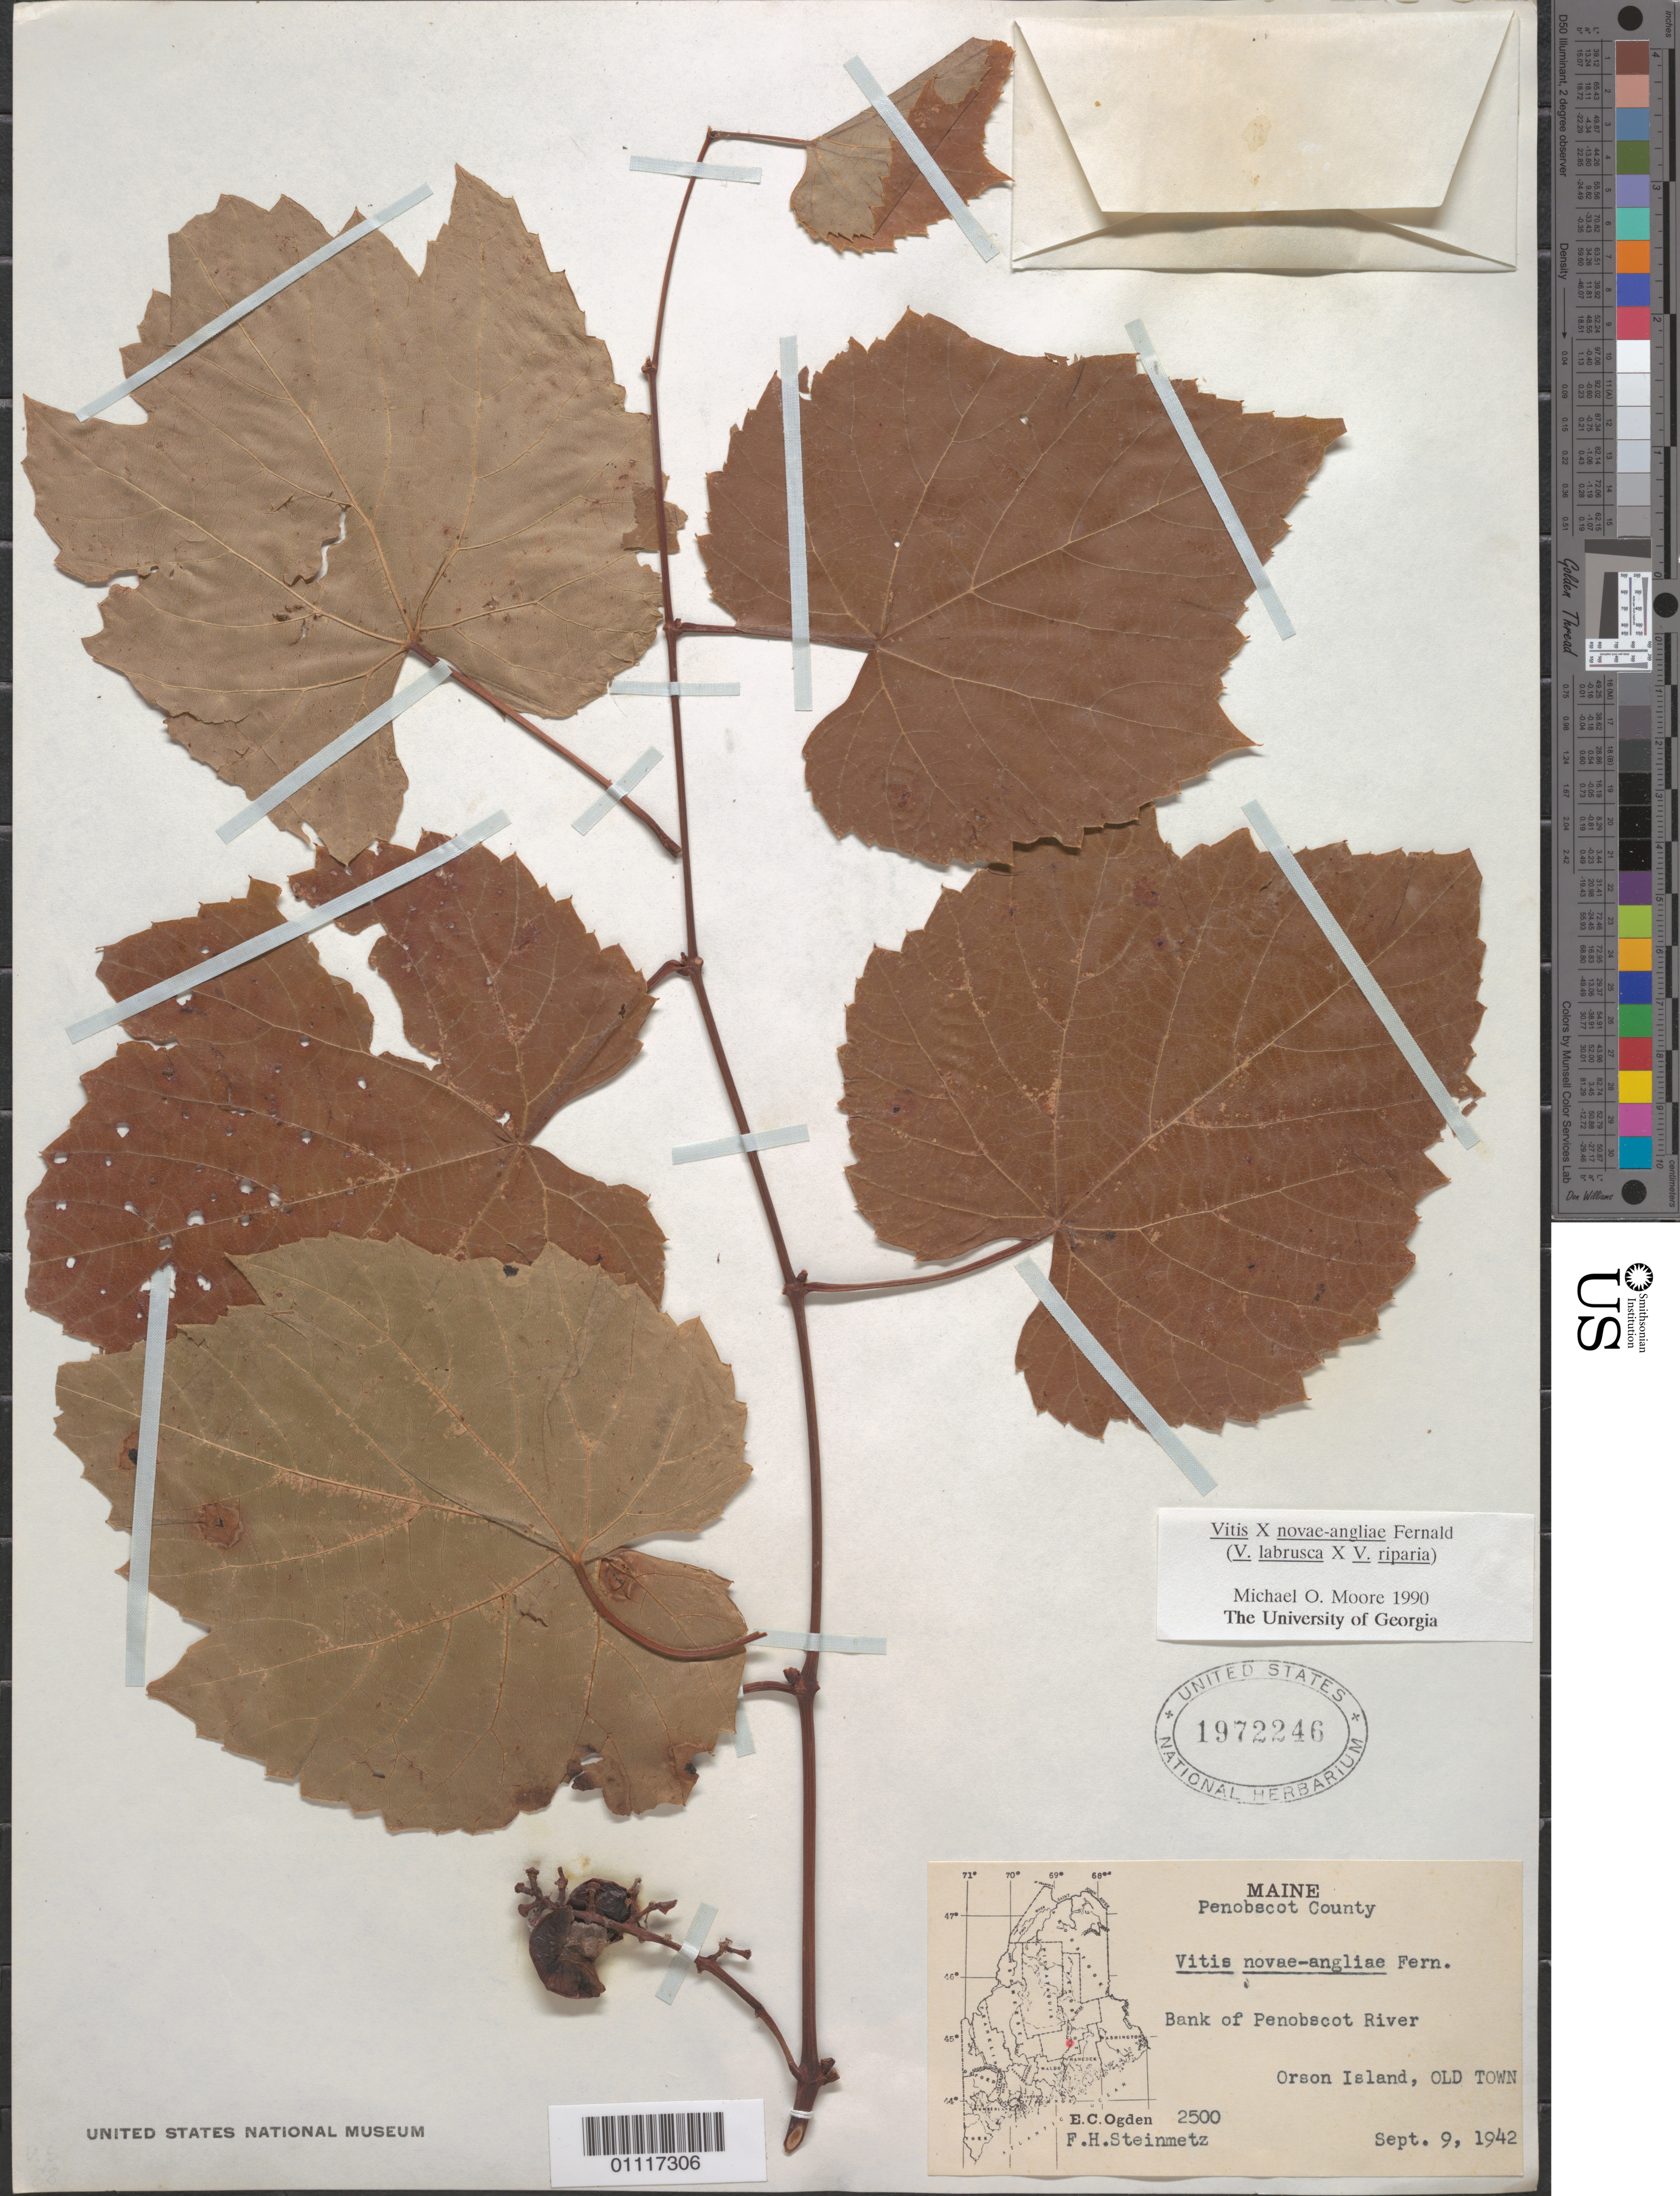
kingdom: Plantae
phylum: Tracheophyta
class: Magnoliopsida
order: Vitales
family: Vitaceae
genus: Vitis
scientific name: Vitis x novae-angliae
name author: Fernald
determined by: Moore, M. O.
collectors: E. Ogden & F. H. Steinmetz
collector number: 2500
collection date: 1942-09-09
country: United States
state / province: Maine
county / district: Penobscot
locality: Bank of Penobscot River, Orson Island, Old Town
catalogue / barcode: US 1972246